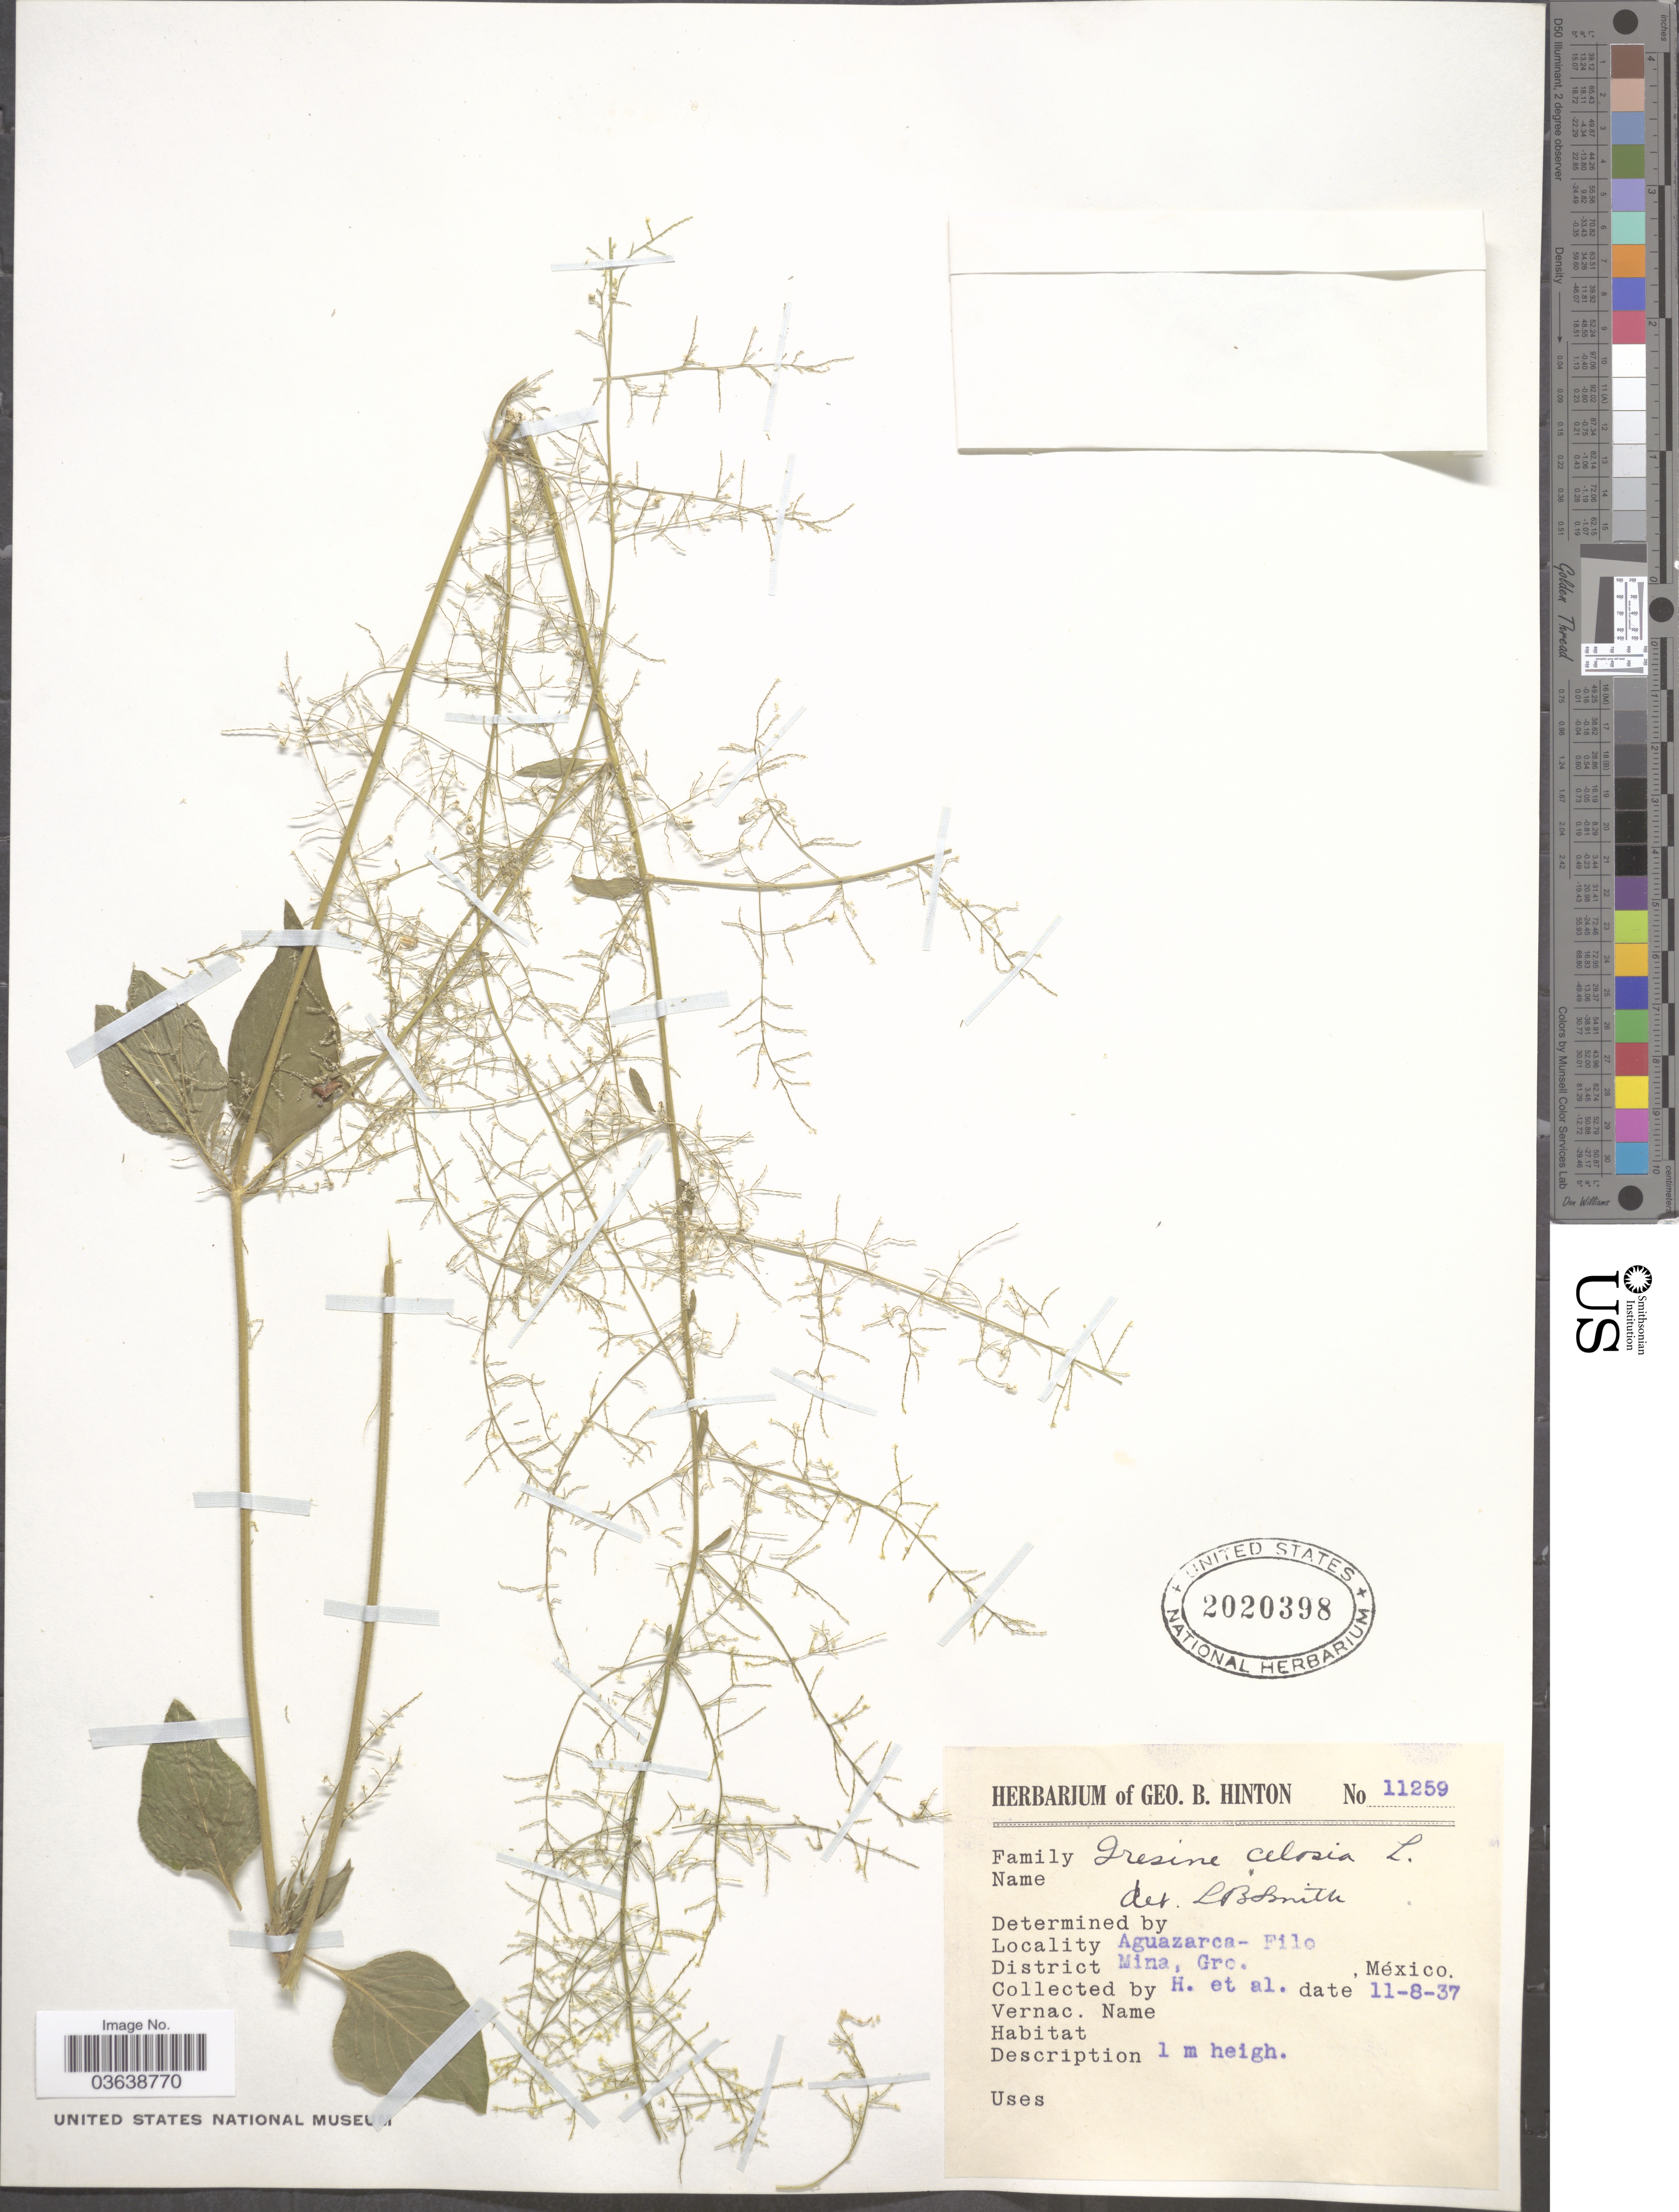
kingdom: Plantae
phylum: Tracheophyta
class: Magnoliopsida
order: Caryophyllales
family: Amaranthaceae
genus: Iresine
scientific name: Iresine celosia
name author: L.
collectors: G. B. Hinton & et al.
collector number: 11259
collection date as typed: Transcribed d/m/y: 11/8/37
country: Mexico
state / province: Guerrero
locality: Aguazarca - Filo. District Mina.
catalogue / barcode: US 2020398